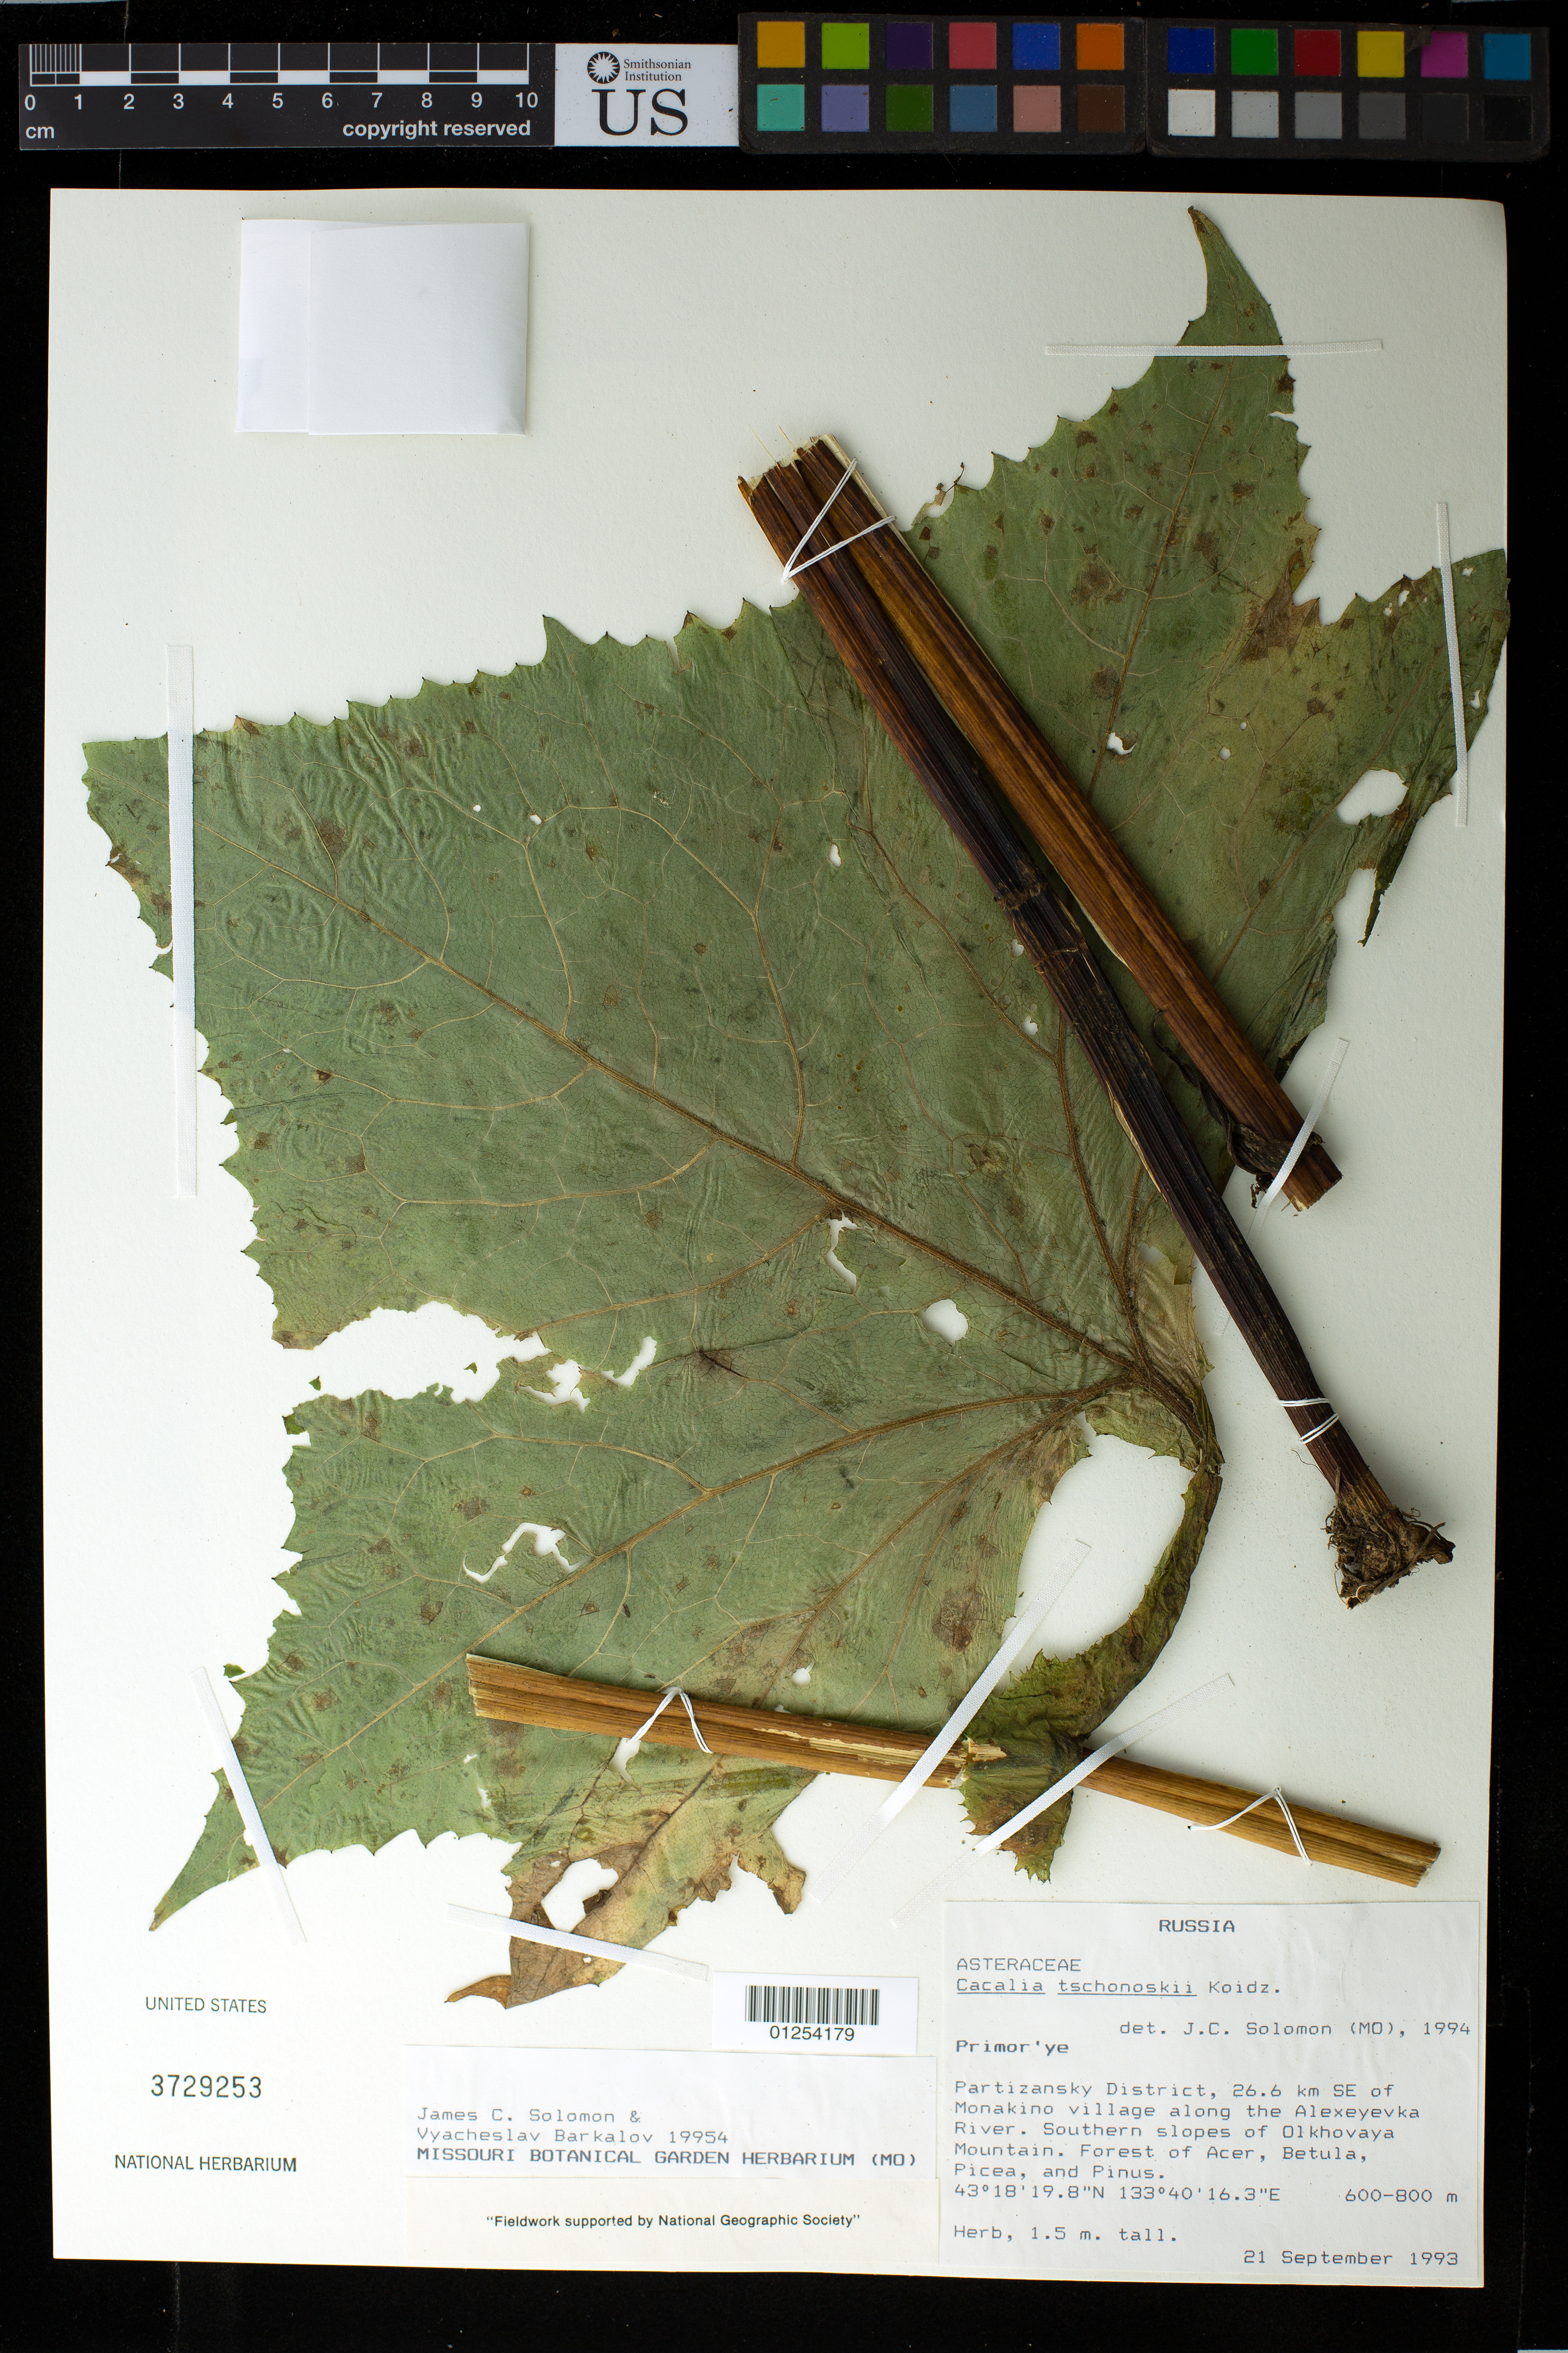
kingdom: Plantae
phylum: Tracheophyta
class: Magnoliopsida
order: Asterales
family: Asteraceae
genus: Cacalia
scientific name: Cacalia tschonoskii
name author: Koidz.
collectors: J. C. Solomon & V. Barkalov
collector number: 19954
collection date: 1993-09-21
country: Russian Federation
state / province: Primorsky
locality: Partizansky District, 26.6 km SE of Monakino village along the Alexeyevka River. Southern slopes of Olkhovaya Mountain.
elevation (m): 600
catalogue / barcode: US 3729253